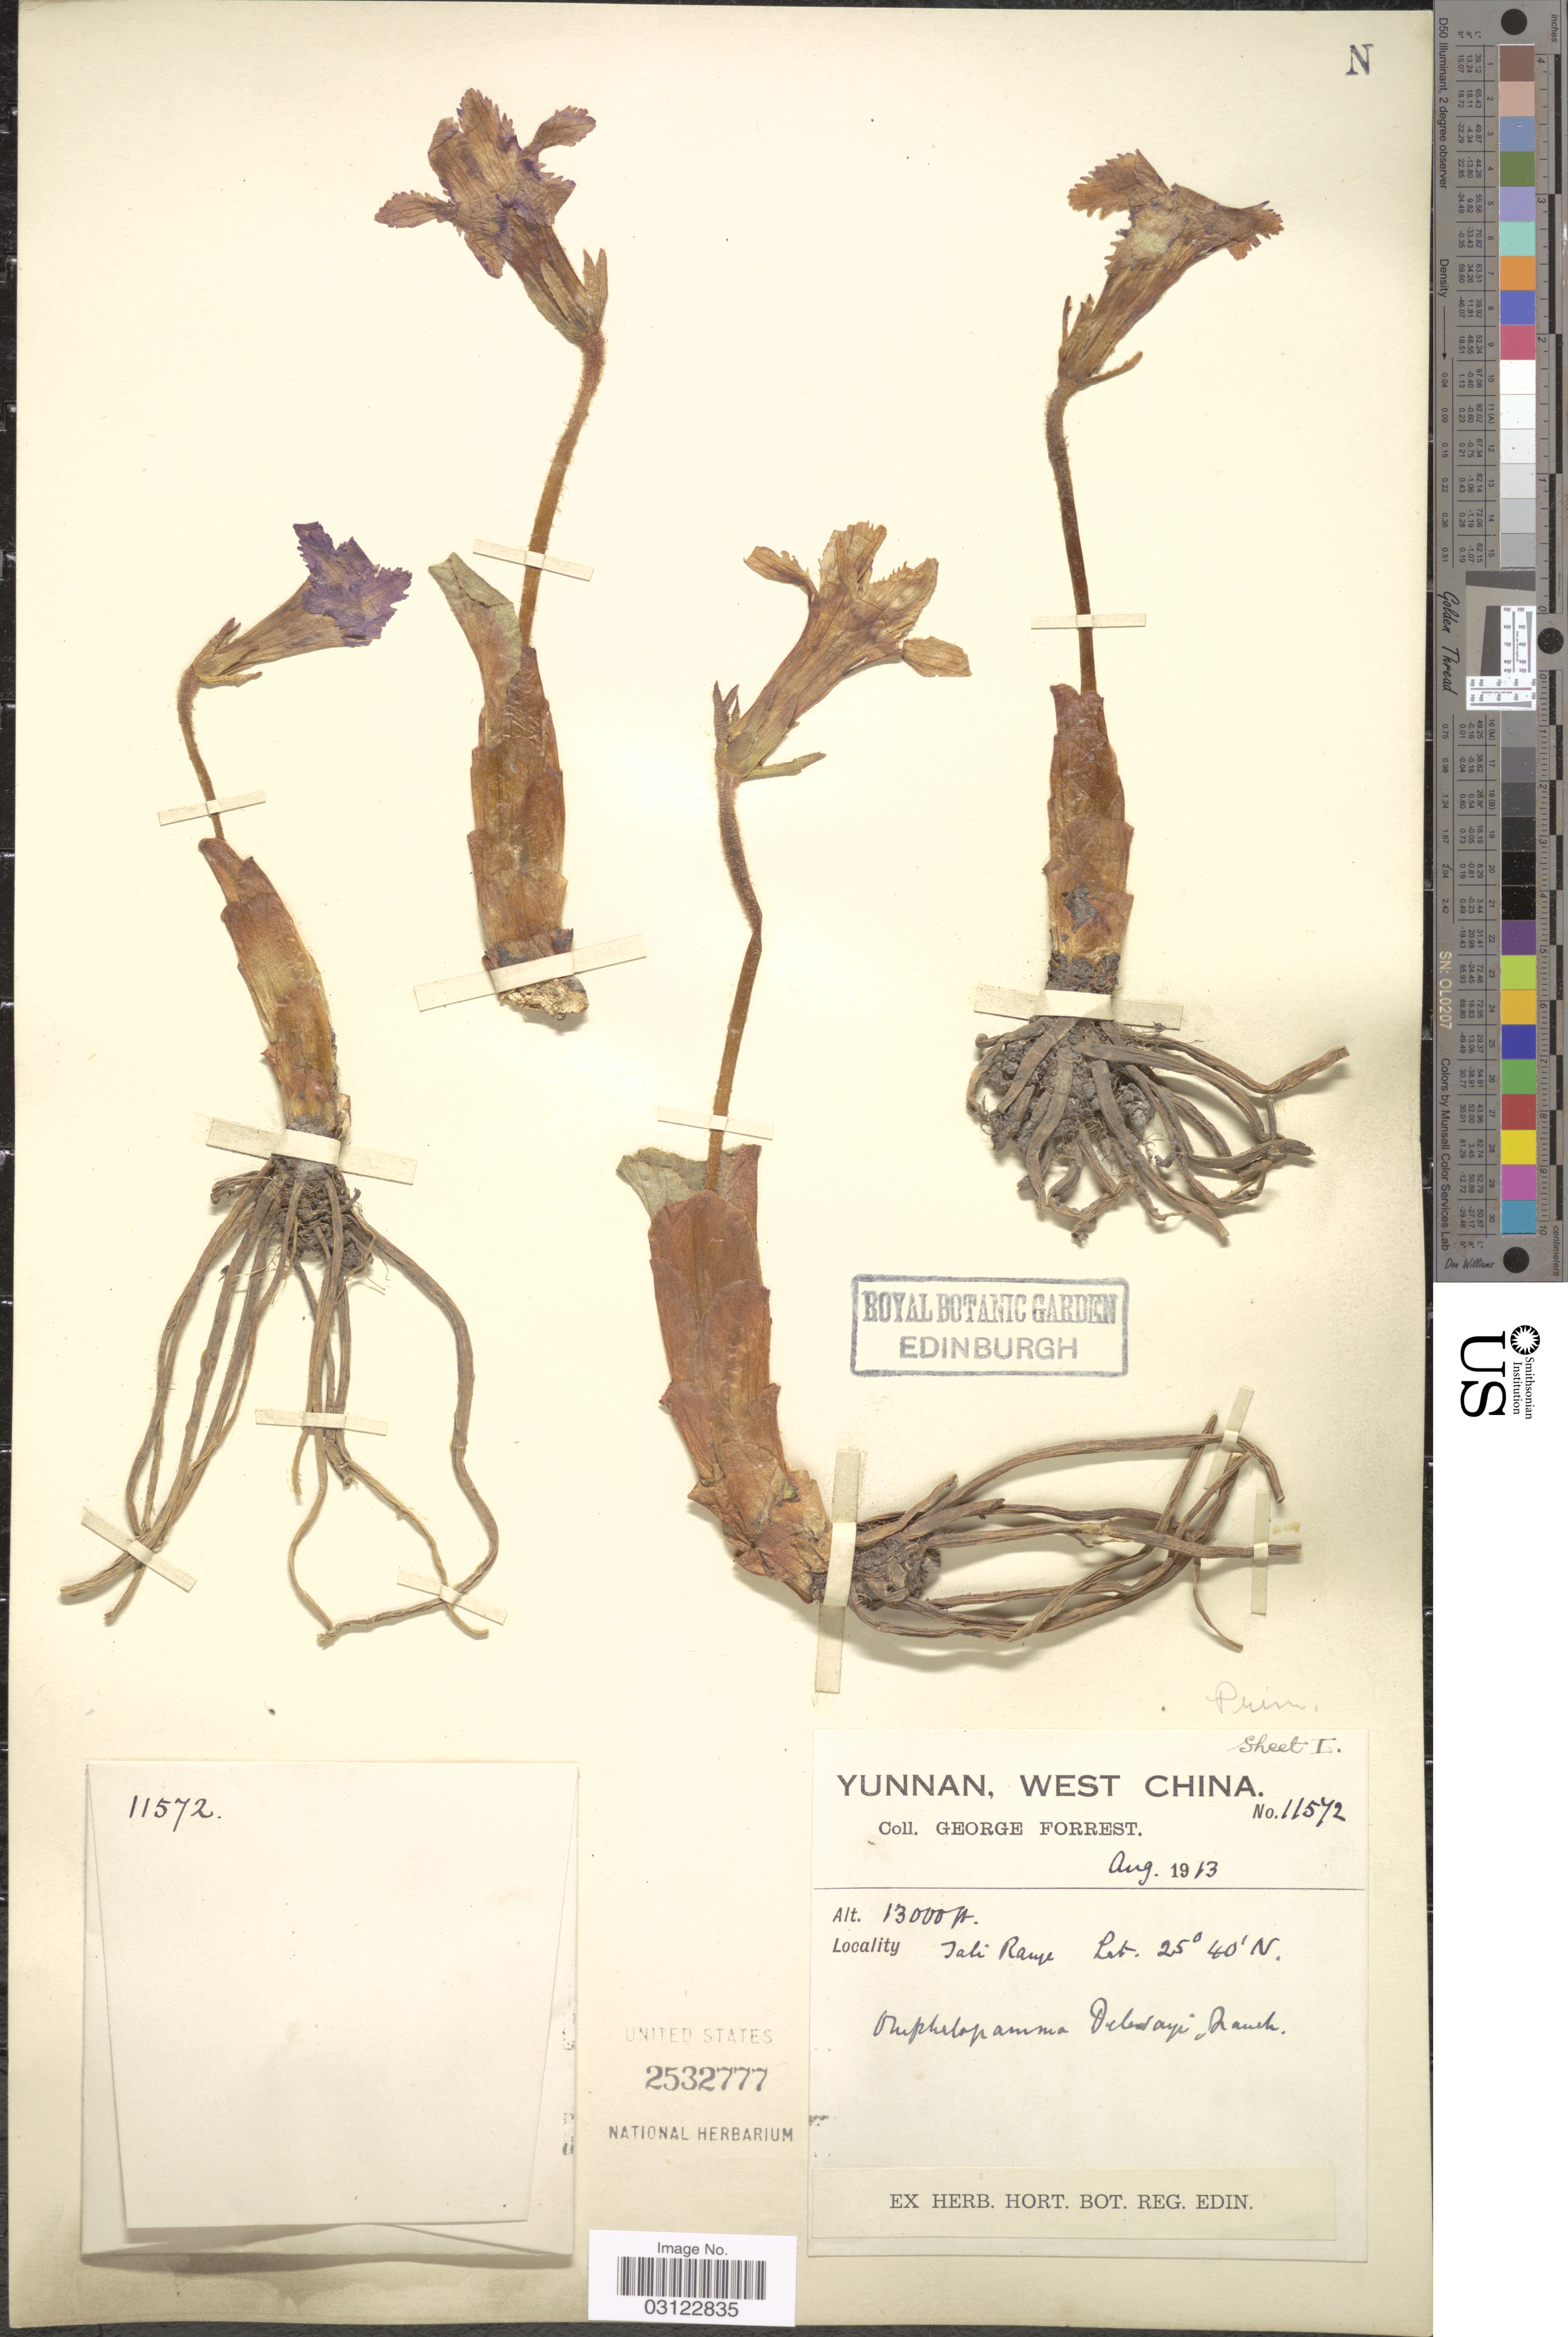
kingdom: Plantae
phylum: Tracheophyta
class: Magnoliopsida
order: Ericales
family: Primulaceae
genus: Omphalogramma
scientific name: Omphalogramma delavayi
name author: (Franch.) Franch.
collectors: G. Forrest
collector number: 11572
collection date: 1913-08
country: China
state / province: Yunnan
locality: West China. Tali Range.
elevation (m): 3962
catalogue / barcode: US 2532777